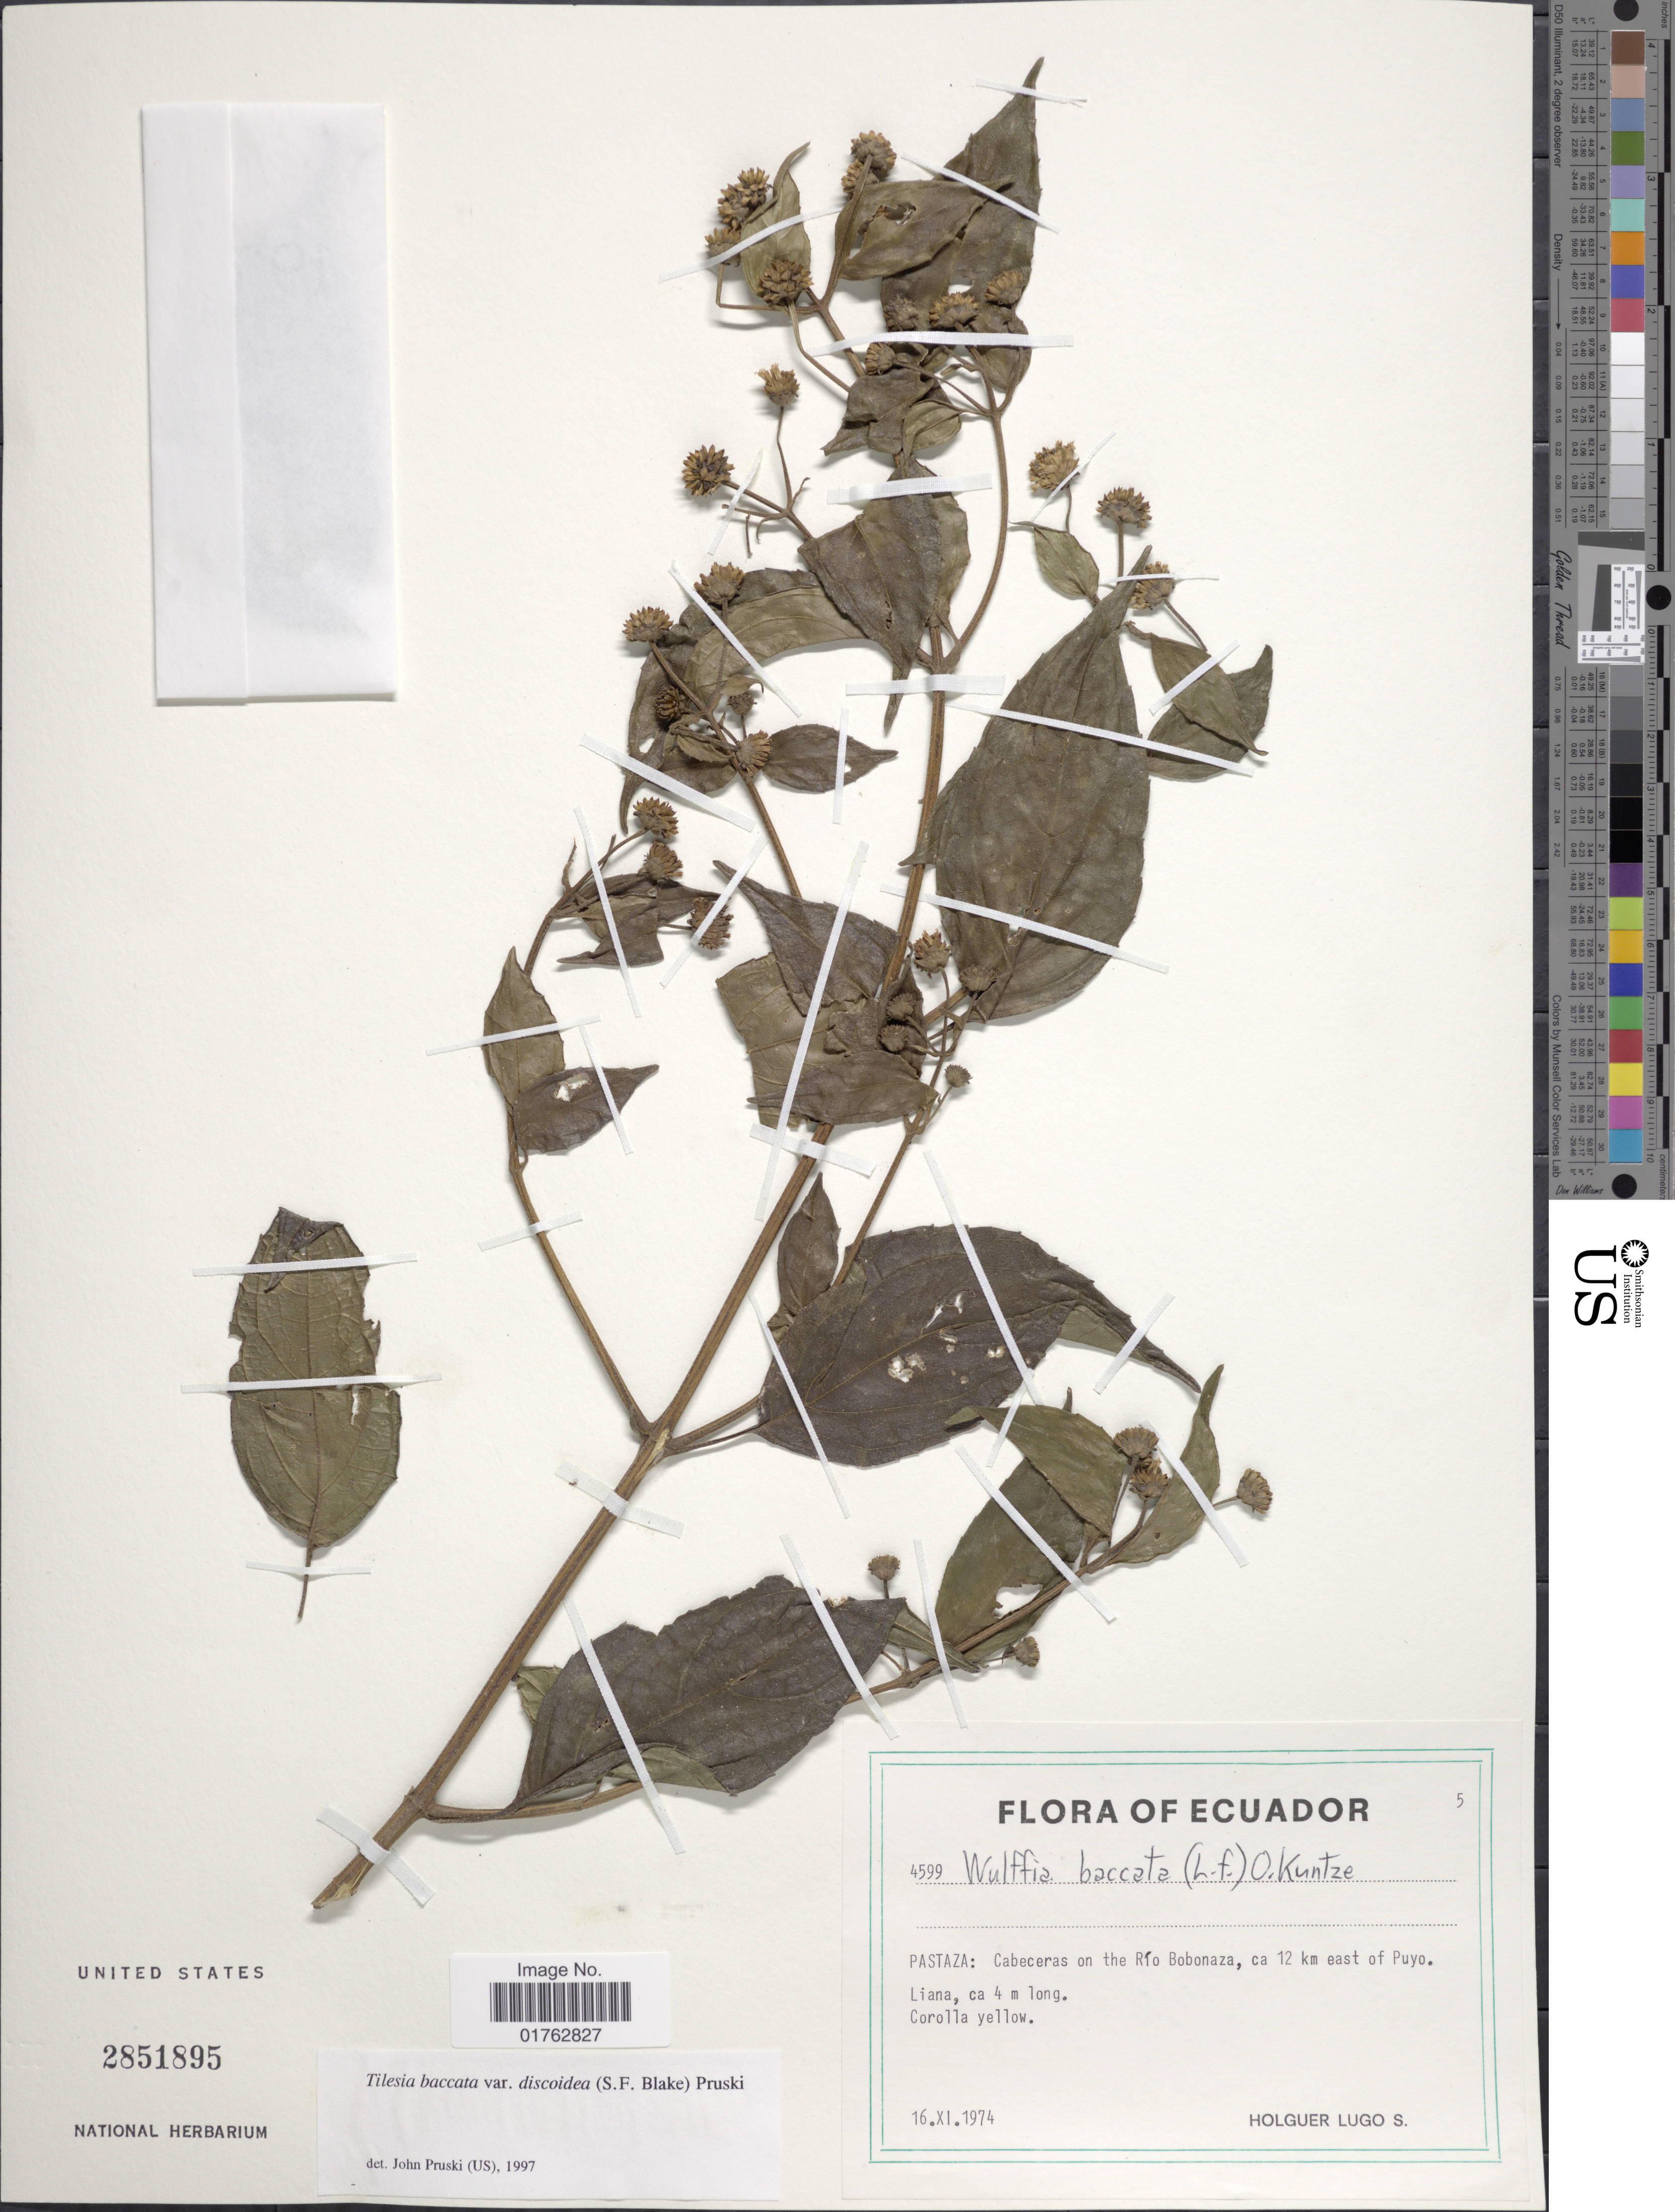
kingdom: Plantae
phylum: Tracheophyta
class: Magnoliopsida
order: Asterales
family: Asteraceae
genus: Wulffia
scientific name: Wulffia baccata var. discoidea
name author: S.F. Blake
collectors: H. Lugo S.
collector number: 4599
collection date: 1974-11-16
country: Ecuador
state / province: Pastaza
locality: Cabeceras on the Rio Bobonaza, ca 12 km east of Puyo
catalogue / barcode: US 2851895